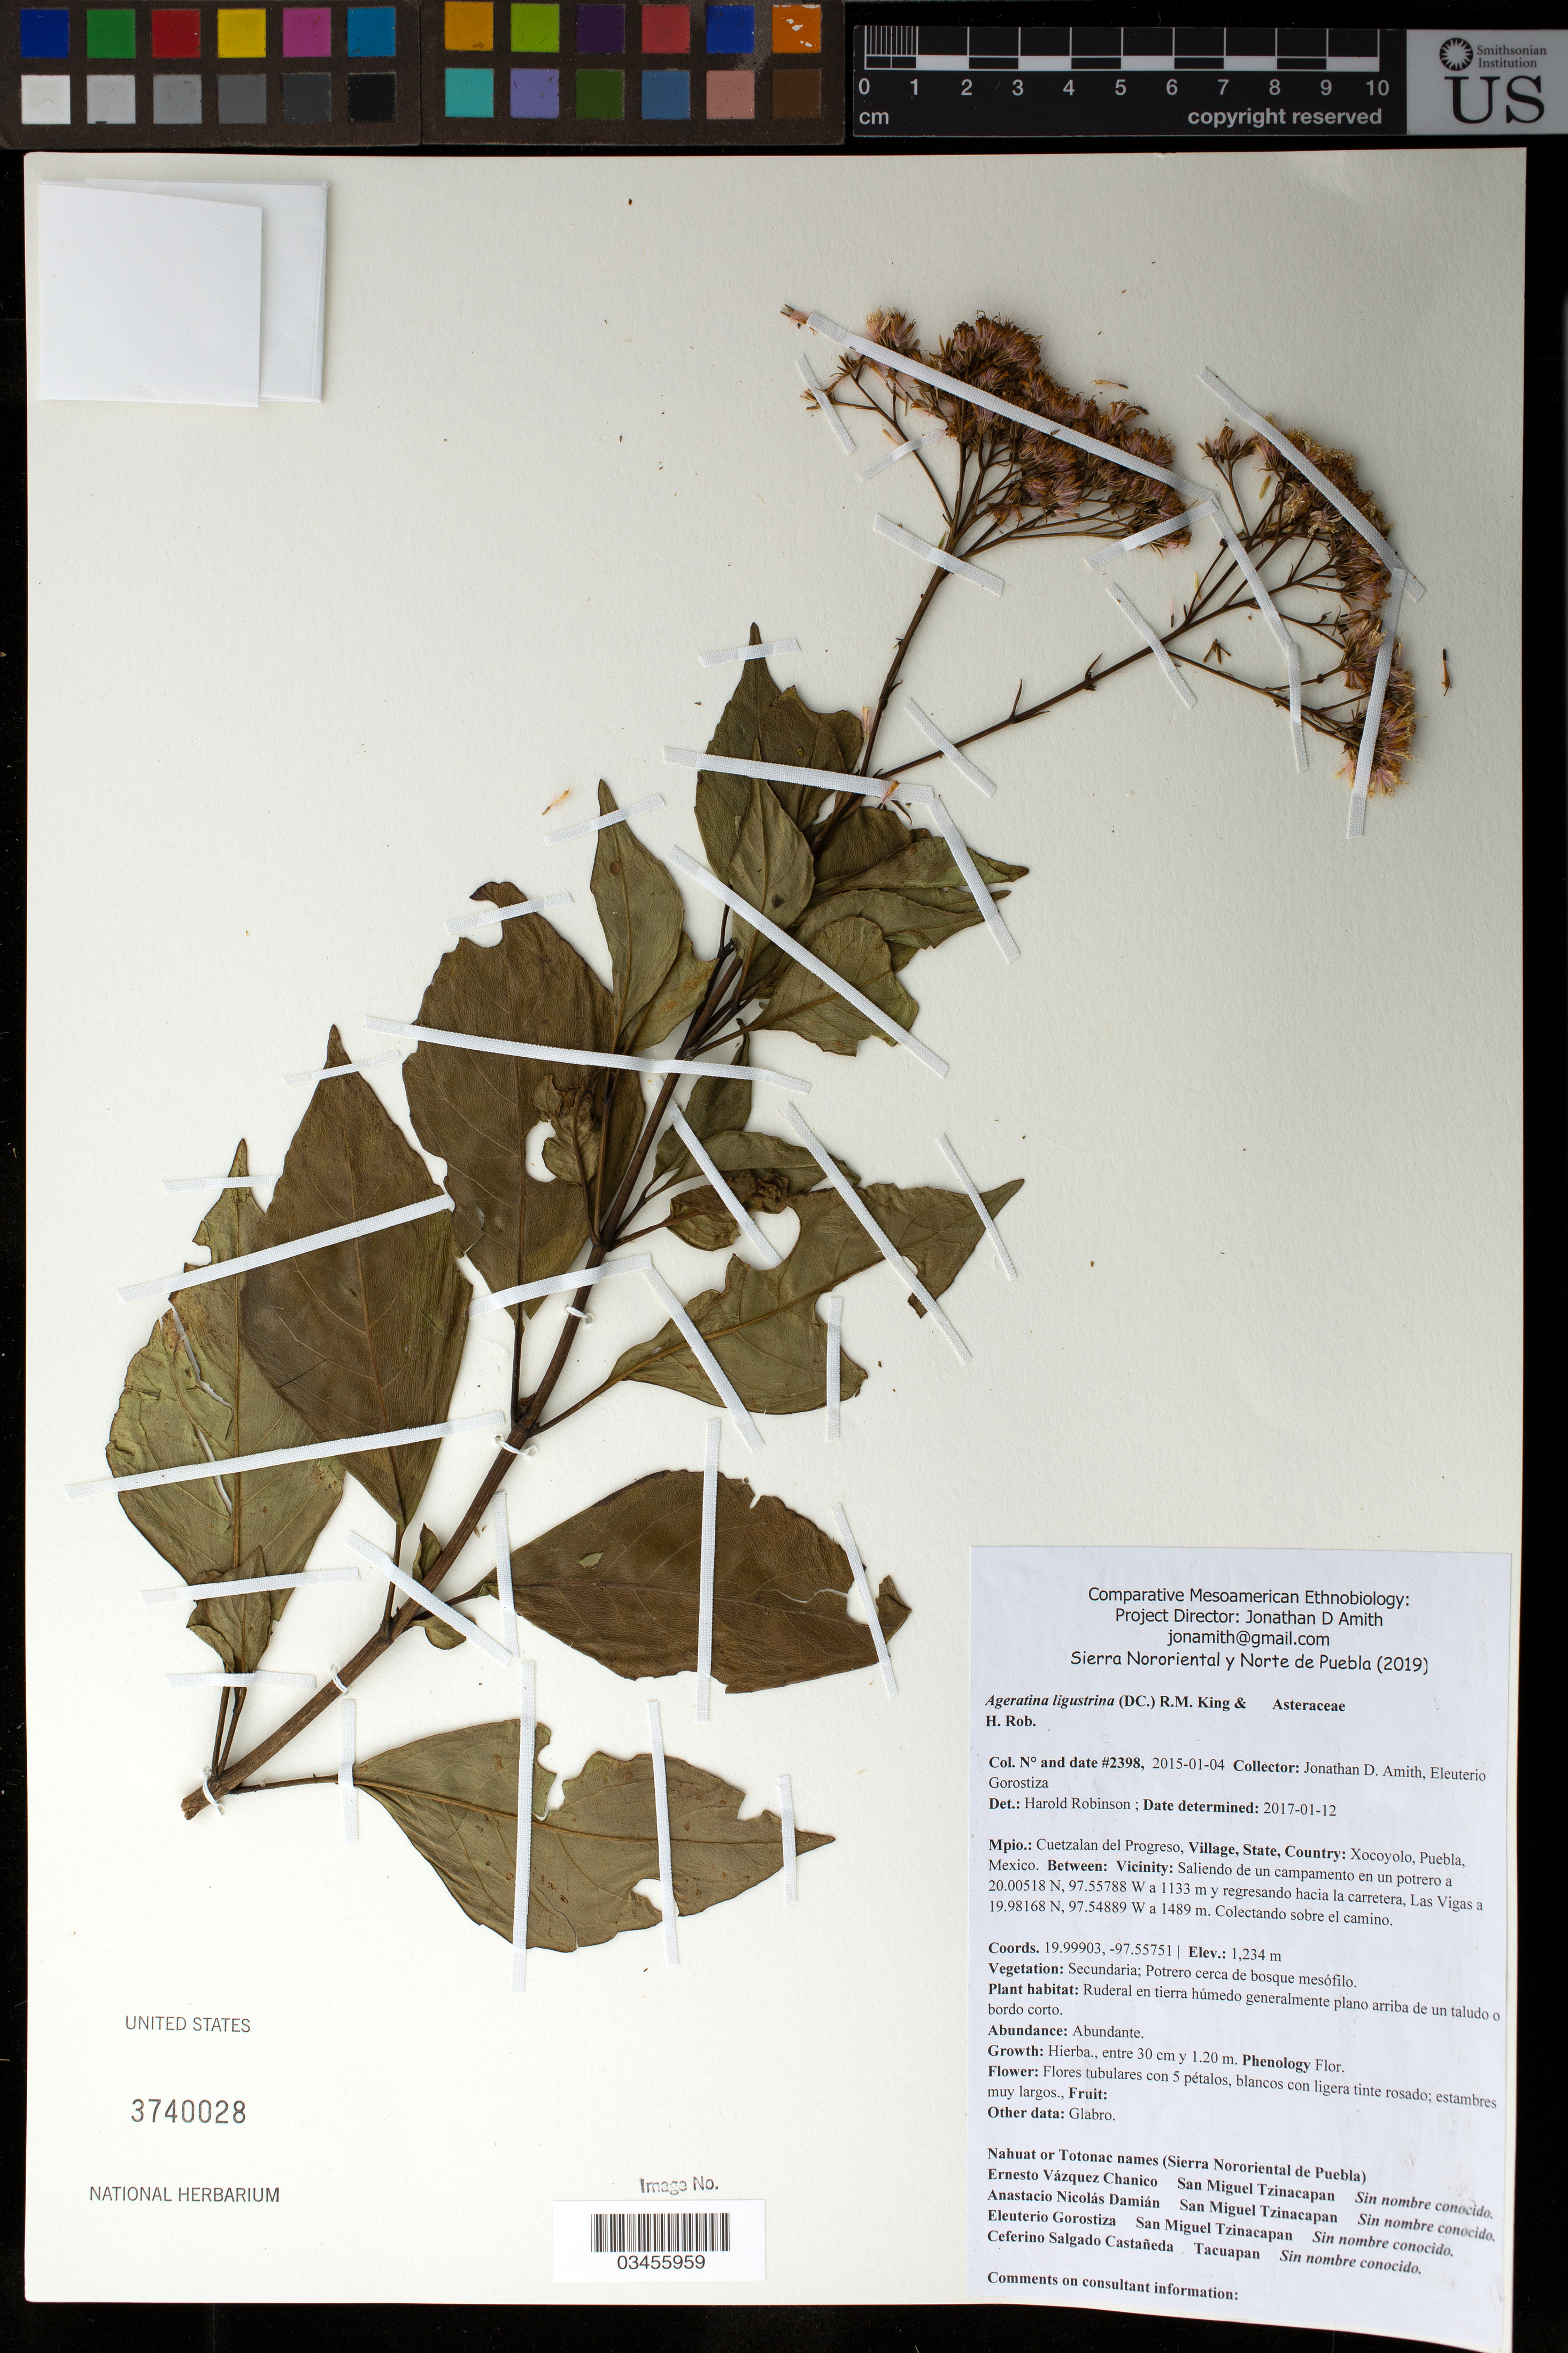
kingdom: Plantae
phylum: Tracheophyta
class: Magnoliopsida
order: Asterales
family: Asteraceae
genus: Ageratina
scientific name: Ageratina ligustrina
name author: (DC.) R.M. King & H. Rob.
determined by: Robinson, Harold E., (US)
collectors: J. D. Amith & E. Gorostiza S.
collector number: JDA_02398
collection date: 2015-01-04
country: México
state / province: Puebla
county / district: Cuetzalan del Progreso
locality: PUEBLO: Xocoyolo; LOCALIDAD EXACTA: Saliendo de un campamento en un potrero a 20.00518 N, 97.55788 W a 1133 m y regresando hacia la carretera, Las Vigas a 19.98168 N, 97.54889 W a 1489 m. Colectando sobre el camino.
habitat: VEGETACIÓN y HABITAT: Potrero cerca de bosque mesófilo. | ruderal en tierra húmedo generalmente plano arriba de un taludo o bordo corto.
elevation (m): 1234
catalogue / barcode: US 3740028